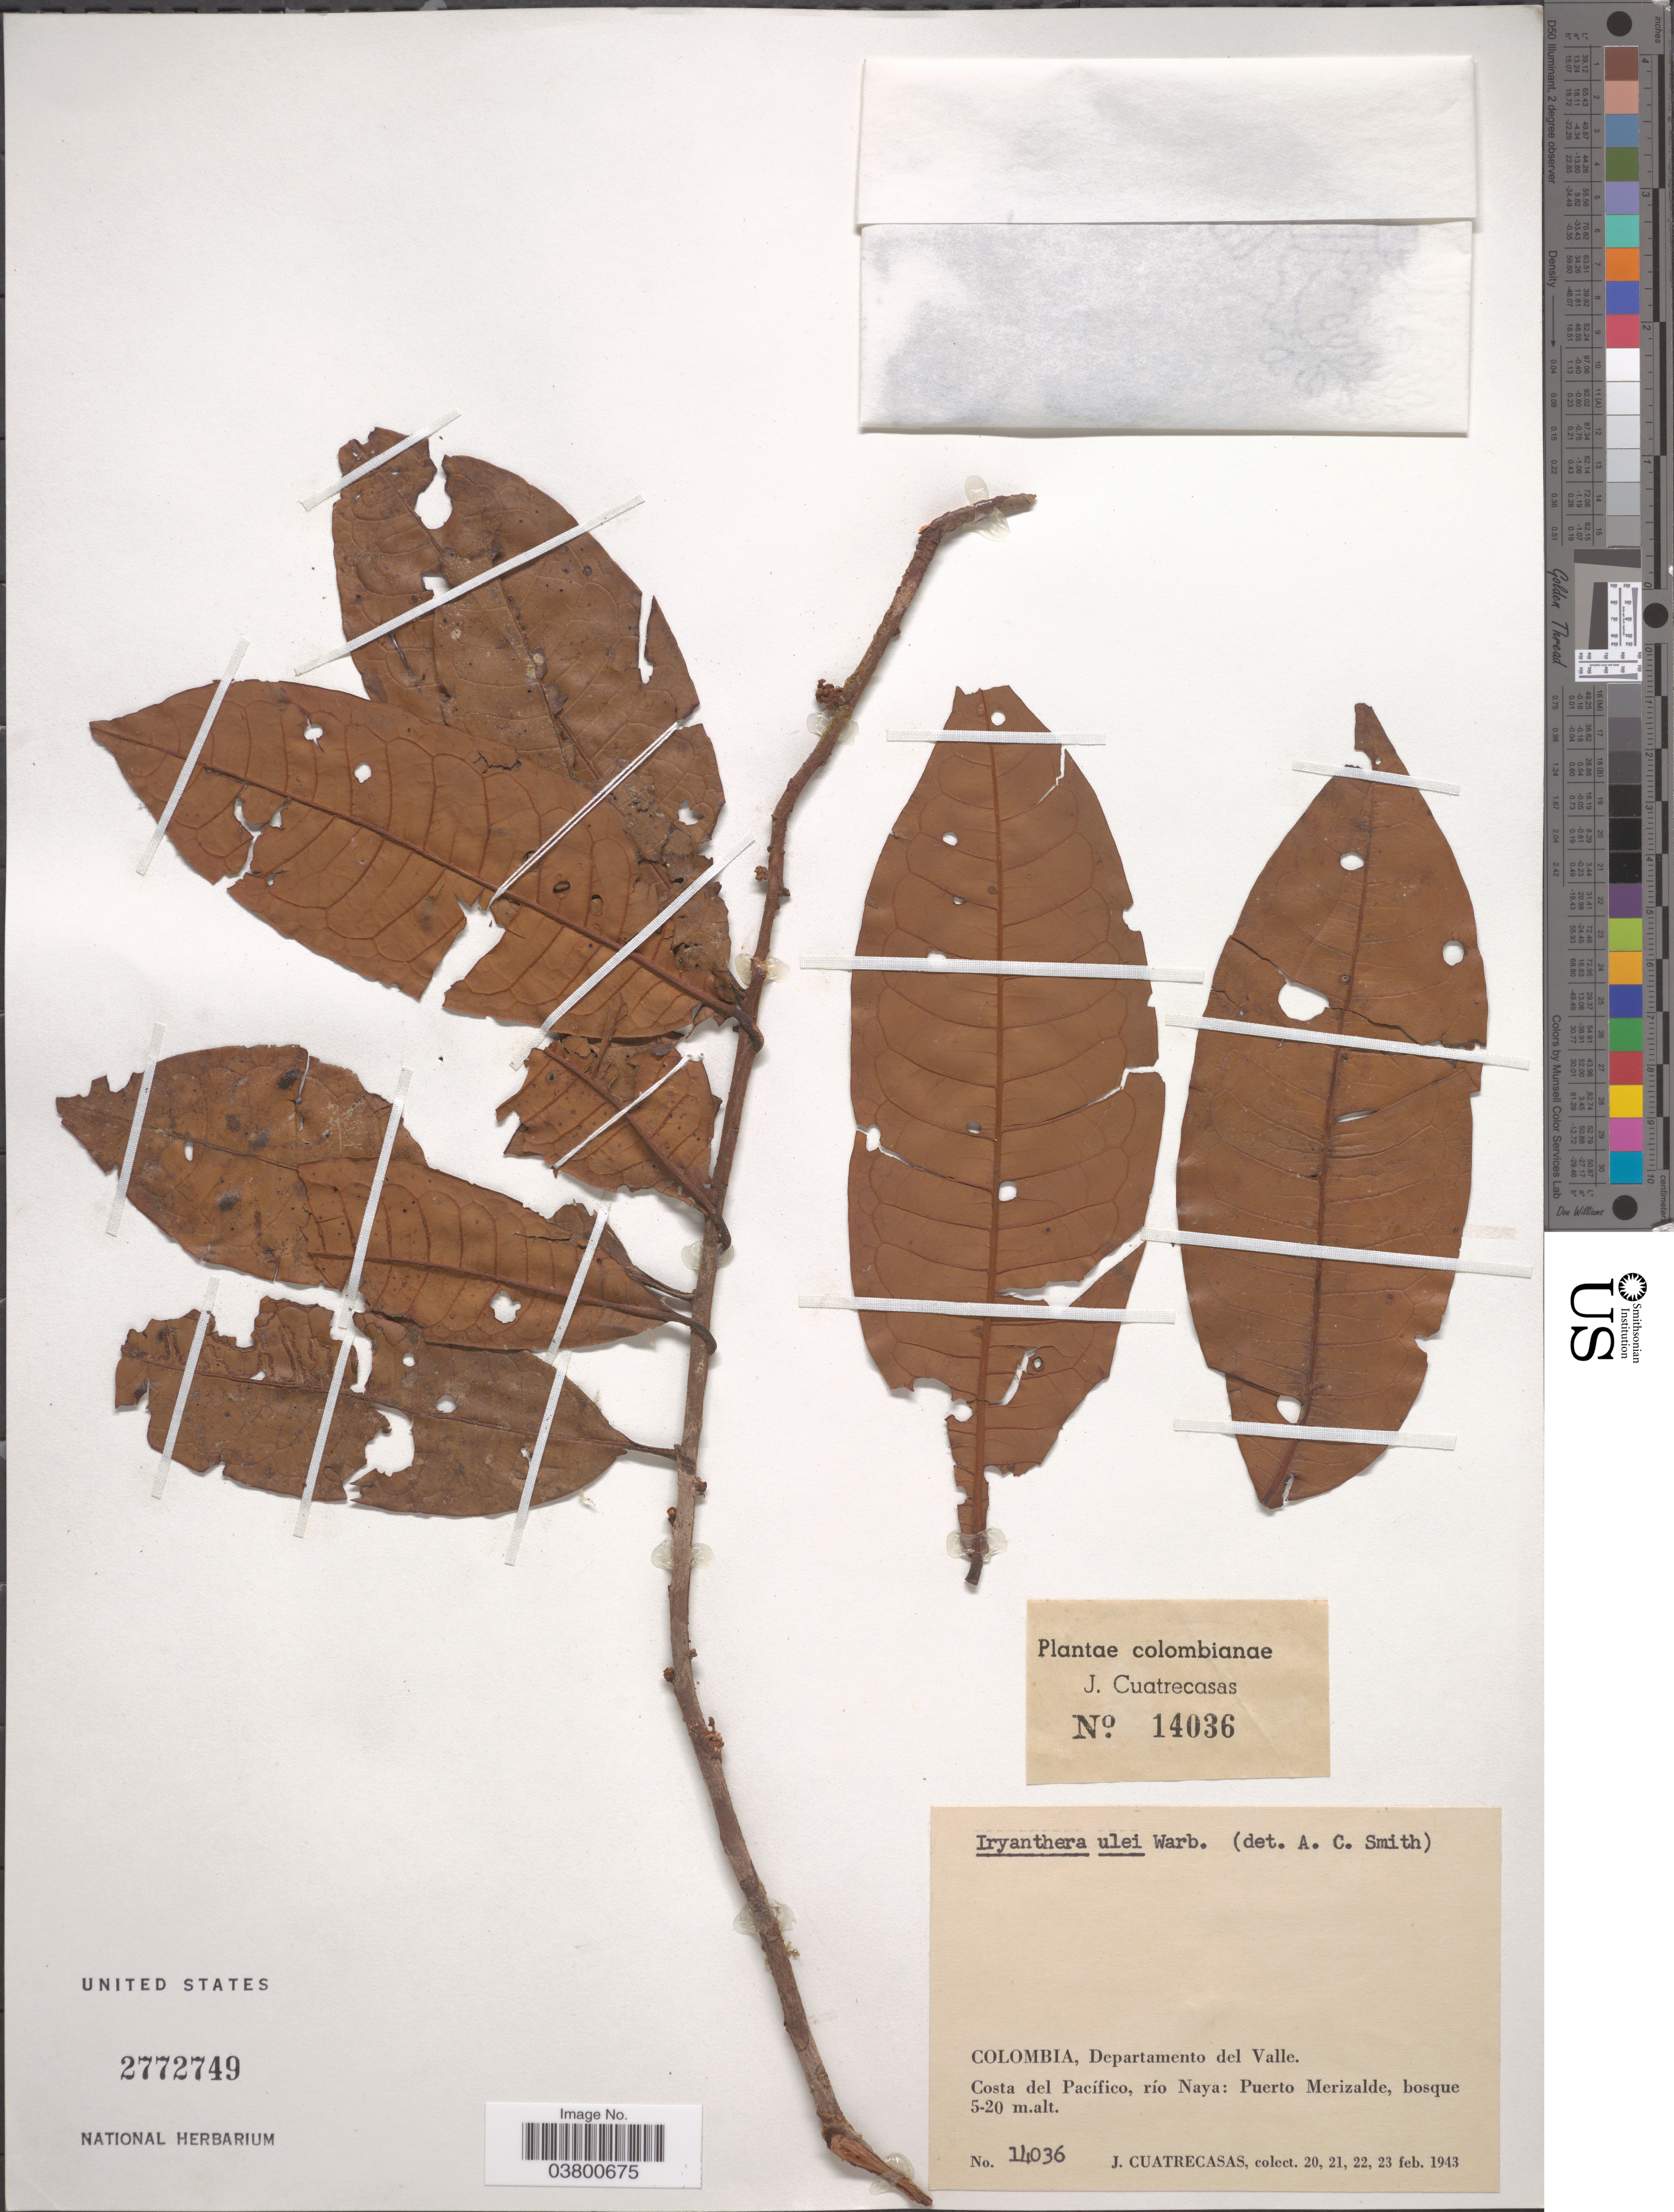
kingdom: Plantae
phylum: Tracheophyta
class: Magnoliopsida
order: Magnoliales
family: Myristicaceae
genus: Iryanthera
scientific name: Iryanthera ulei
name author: Warb.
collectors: J. Cuatrecasas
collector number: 14036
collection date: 1943-02-20/1943-02-23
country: Colombia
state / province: Valle del Cauca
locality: Departamento del Valle. Costa del Pacífico, río Naya: Puerto Merizalde.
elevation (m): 5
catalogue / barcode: US 2772749